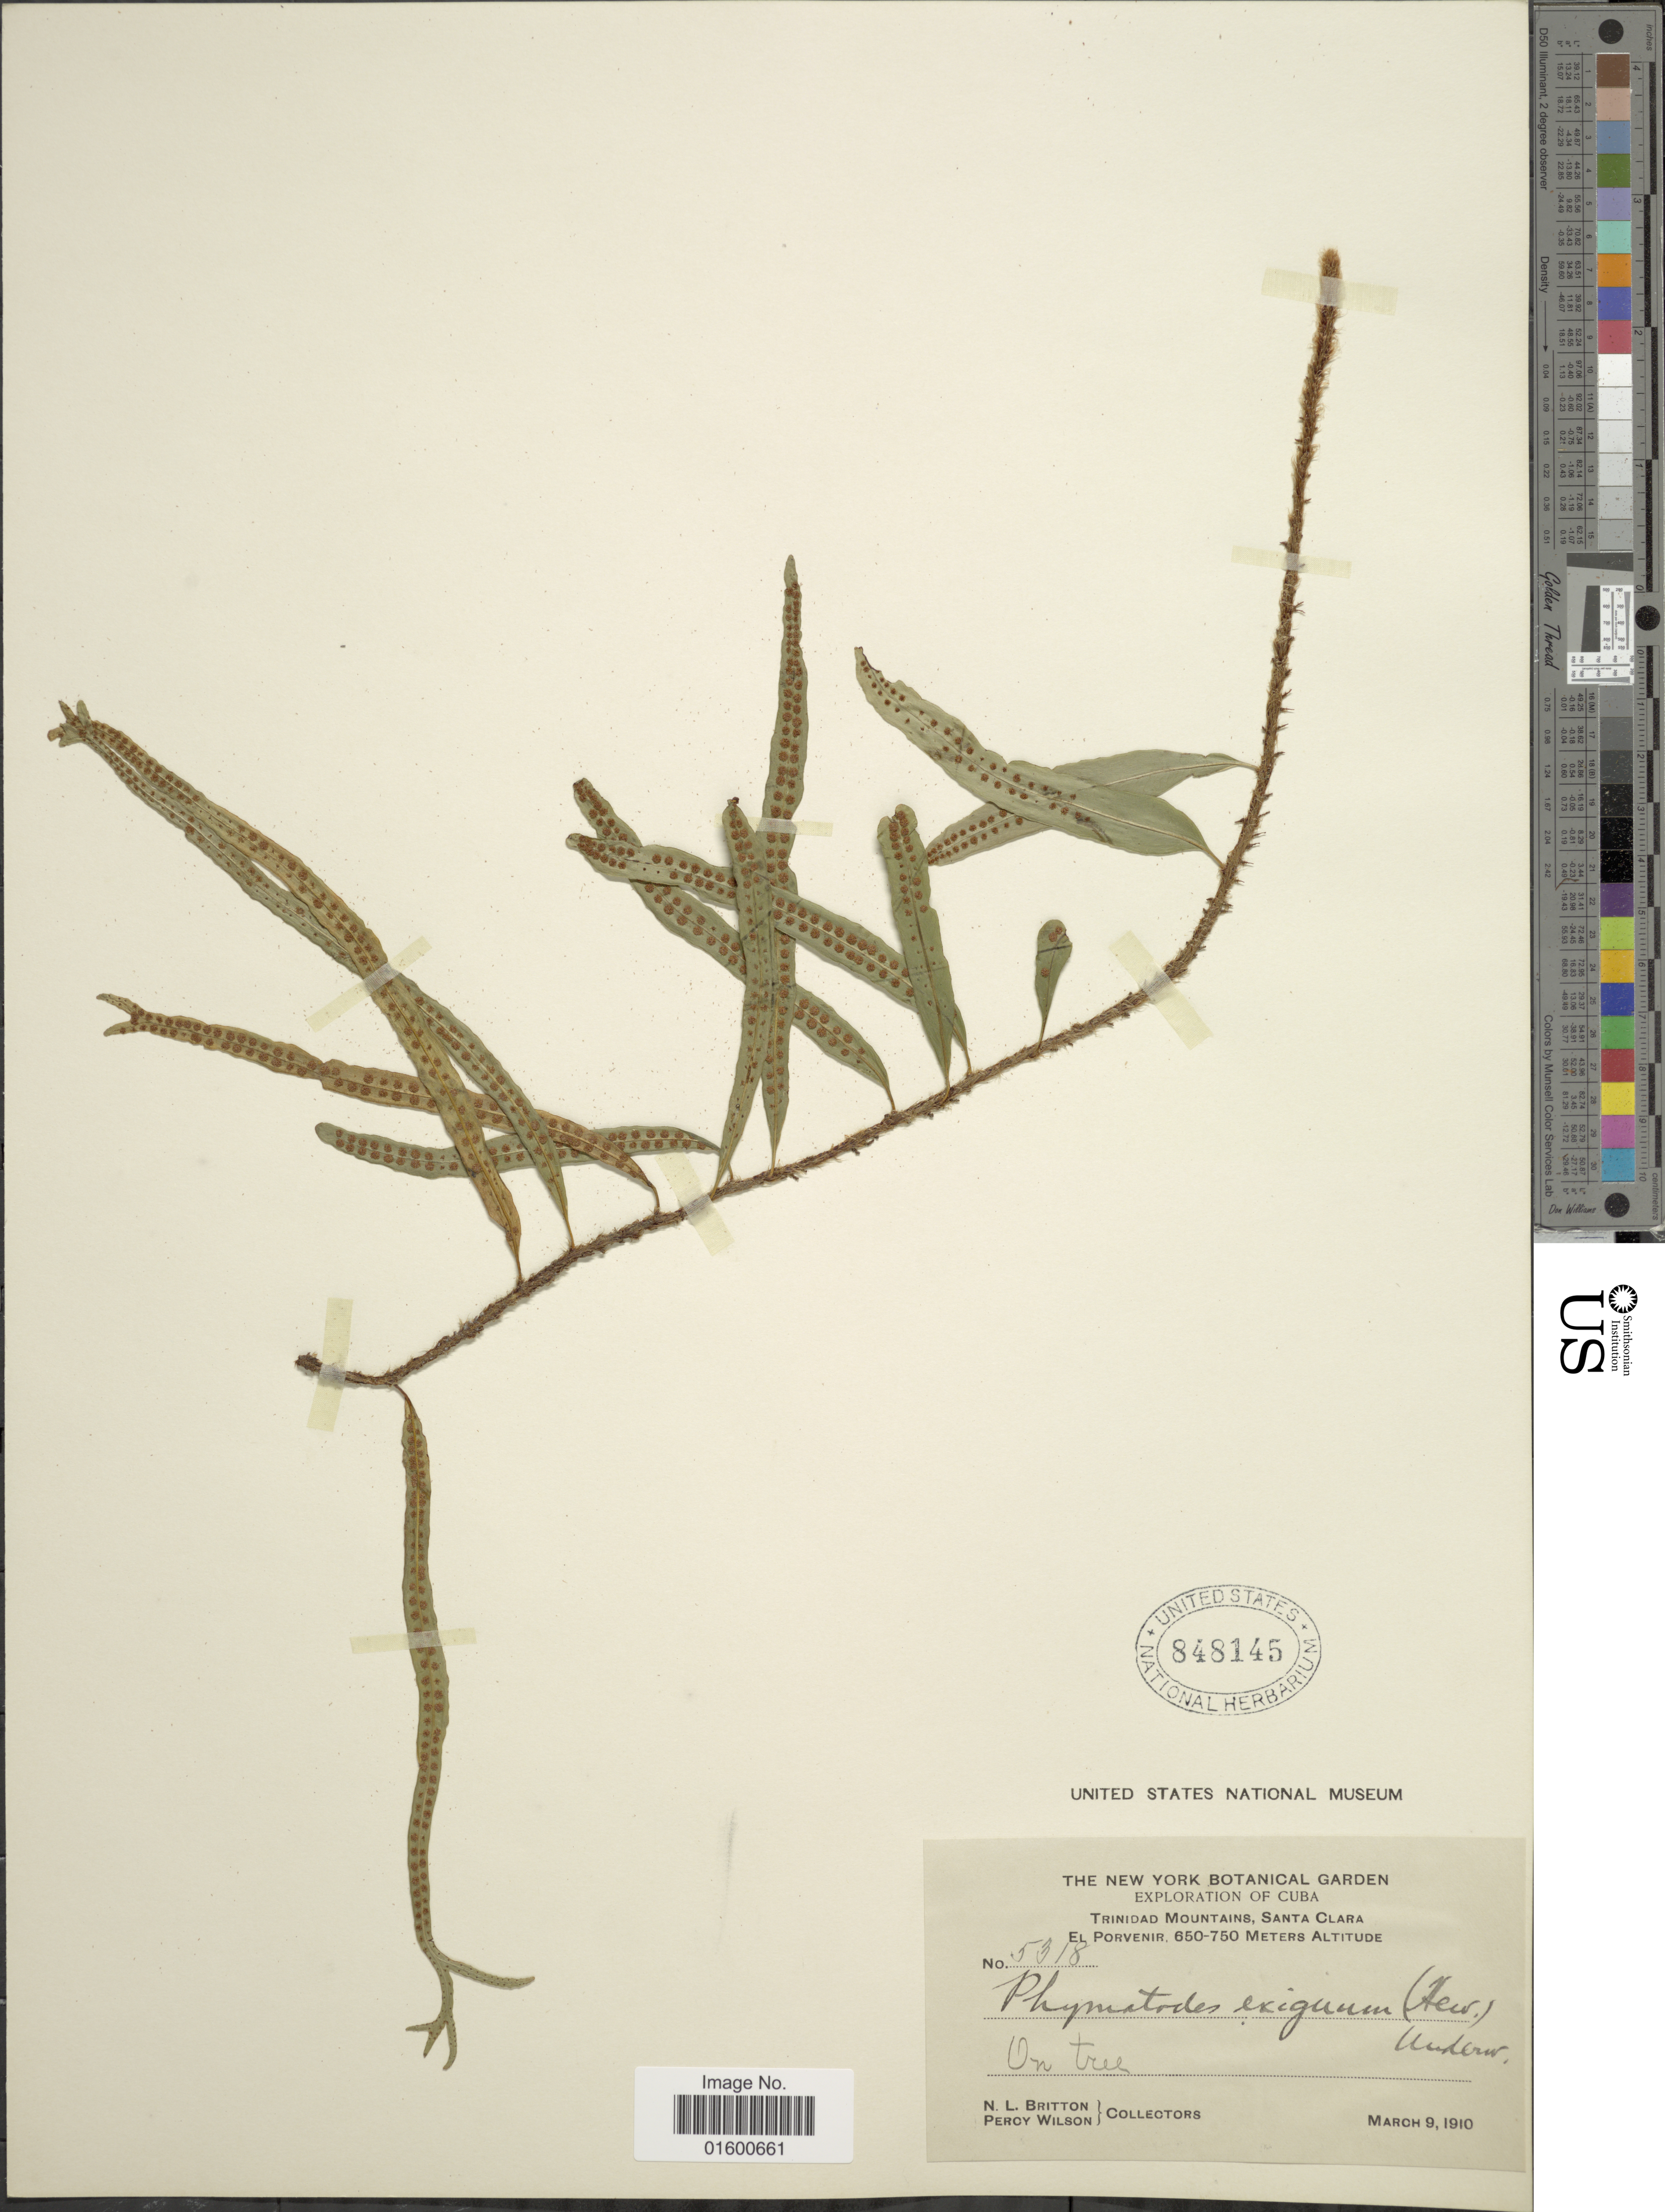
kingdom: Plantae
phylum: Tracheophyta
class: Polypodiopsida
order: Polypodiales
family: Polypodiaceae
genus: Microgramma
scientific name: Microgramma heterophylla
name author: (L.) Wherry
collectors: N. Britton & P. Wilson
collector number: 5318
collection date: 1910-03-09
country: Cuba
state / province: Las Villas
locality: Trinidad Mountains, Santa Clara, El Porvenir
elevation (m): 650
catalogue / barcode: US 848145